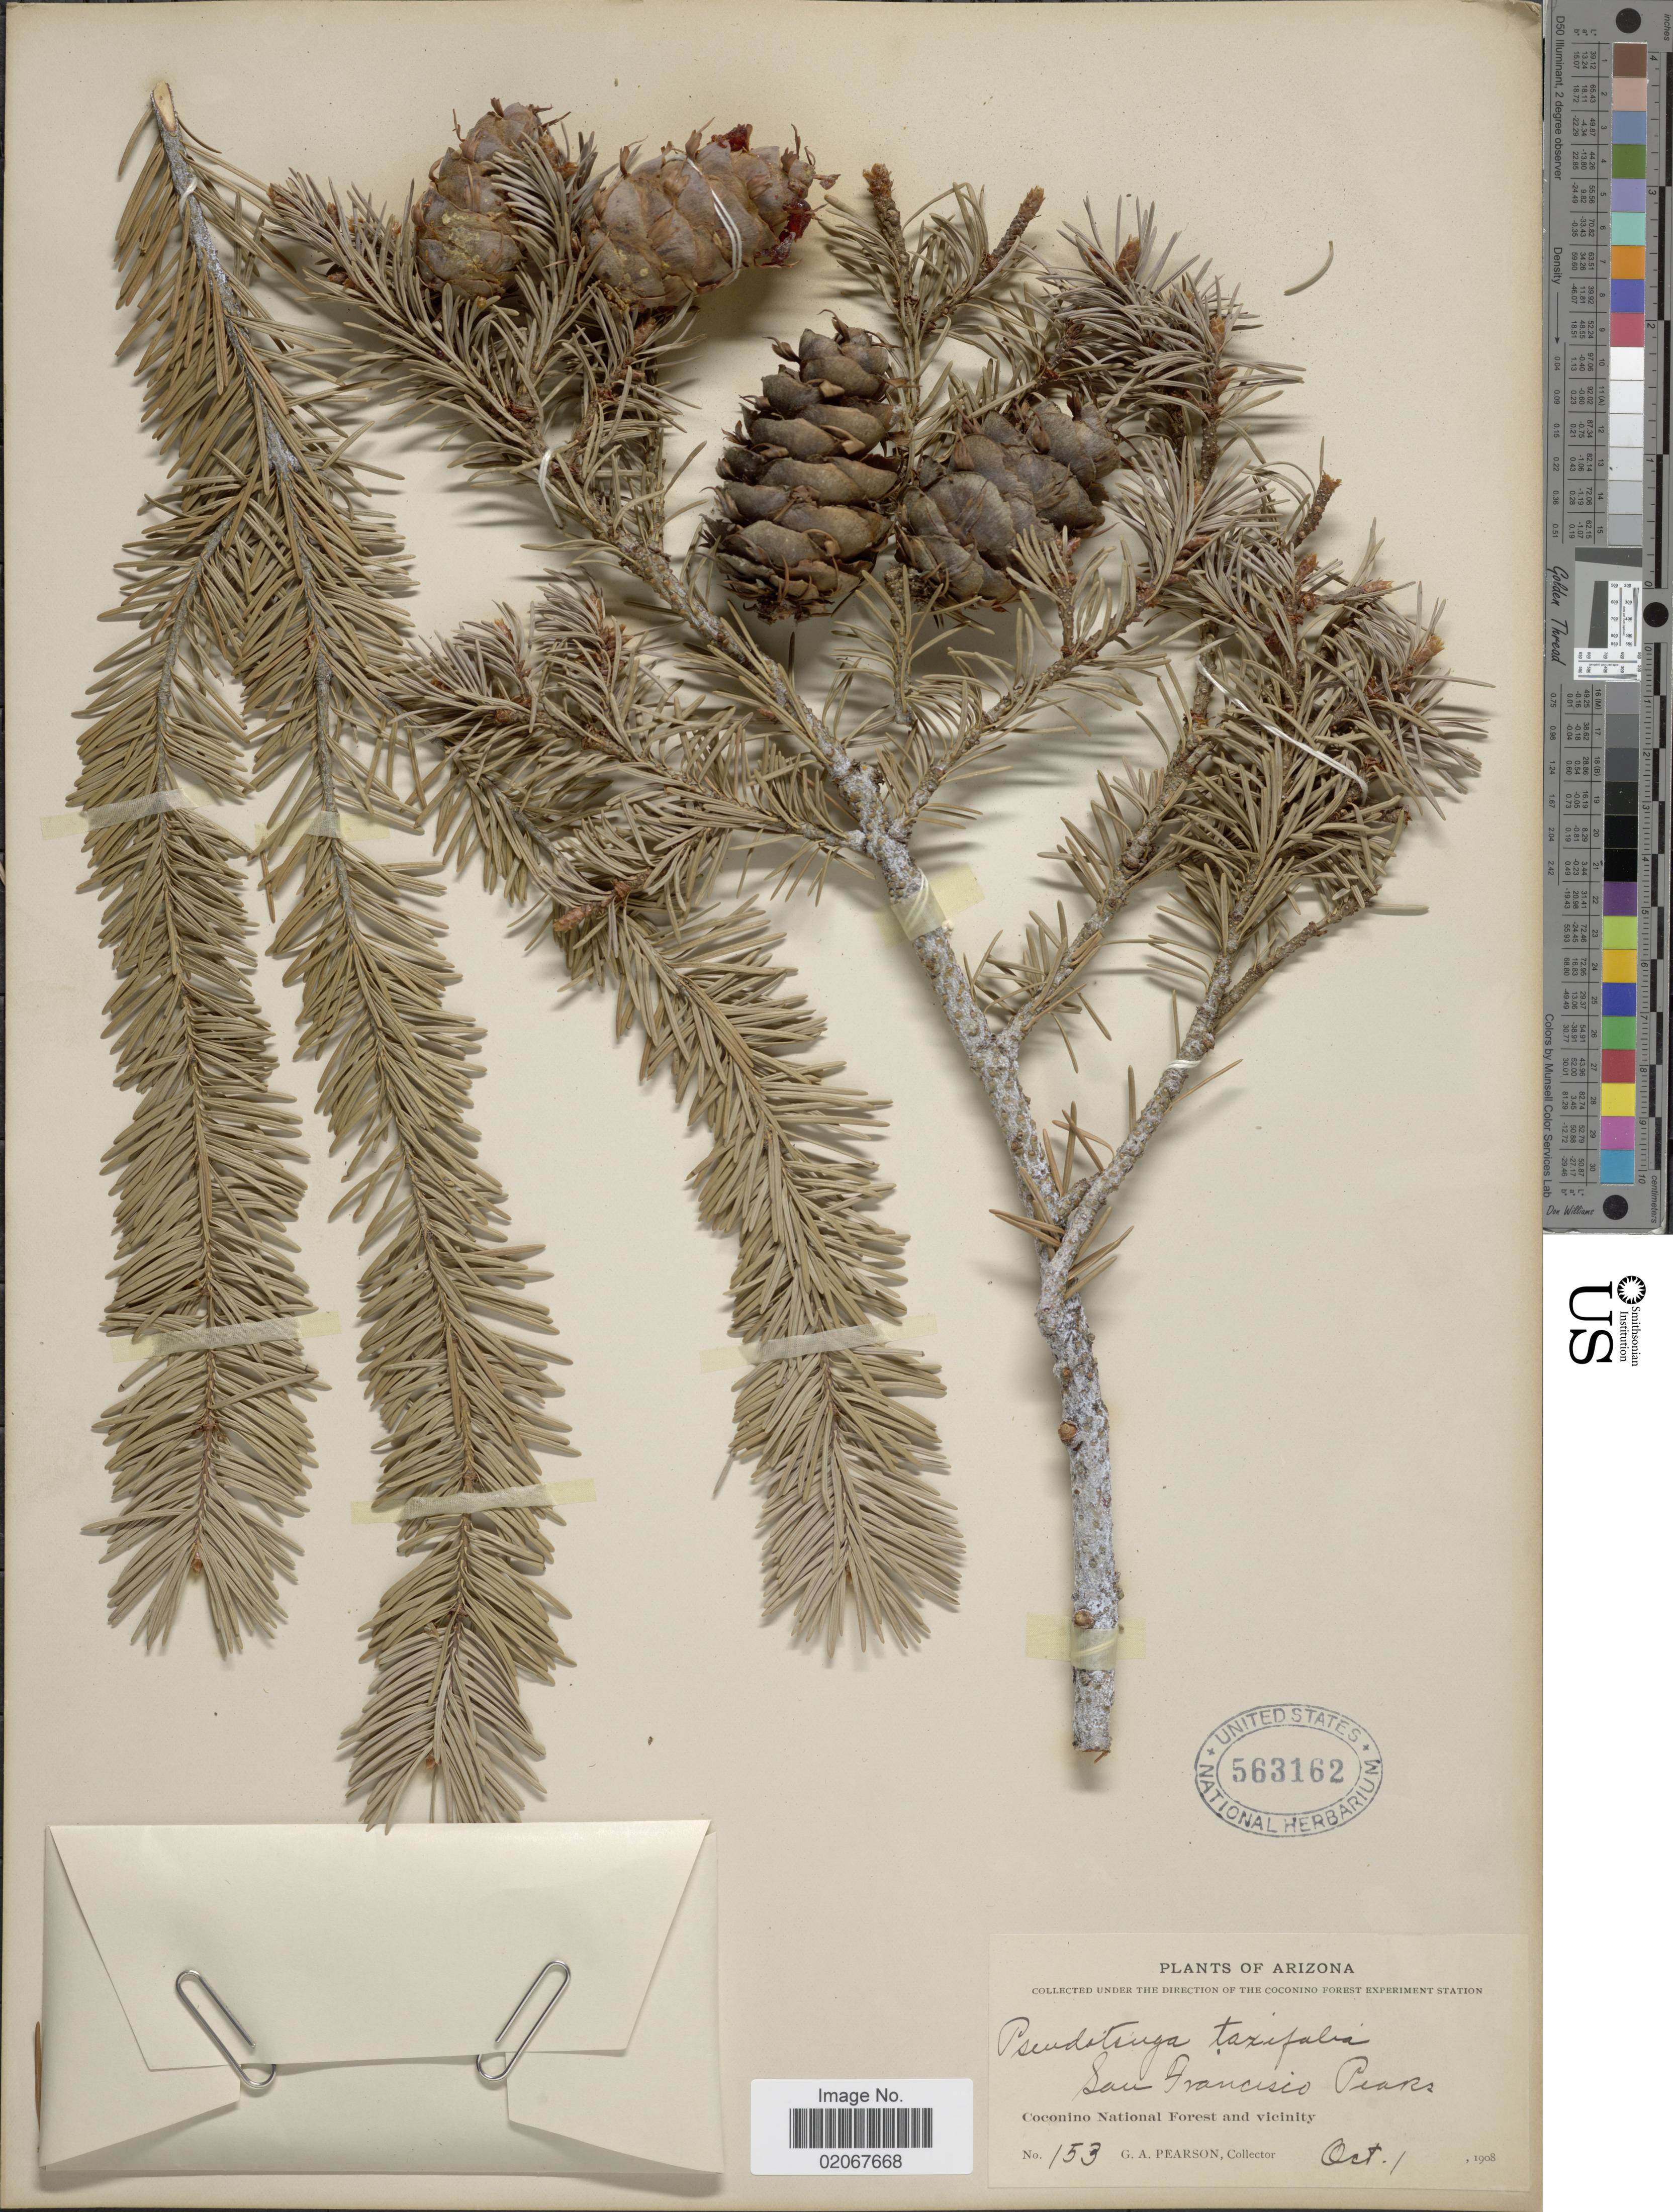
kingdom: Plantae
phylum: Tracheophyta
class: Pinopsida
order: Pinales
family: Pinaceae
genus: Pseudotsuga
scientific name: Pseudotsuga menziesii var. glauca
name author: (Beissn.) Franco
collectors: G. Pearson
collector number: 153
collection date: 1908-10-01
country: United States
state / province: Arizona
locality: San Francisco Peaks. Coconino National Forest and vicinity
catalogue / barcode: US 563162